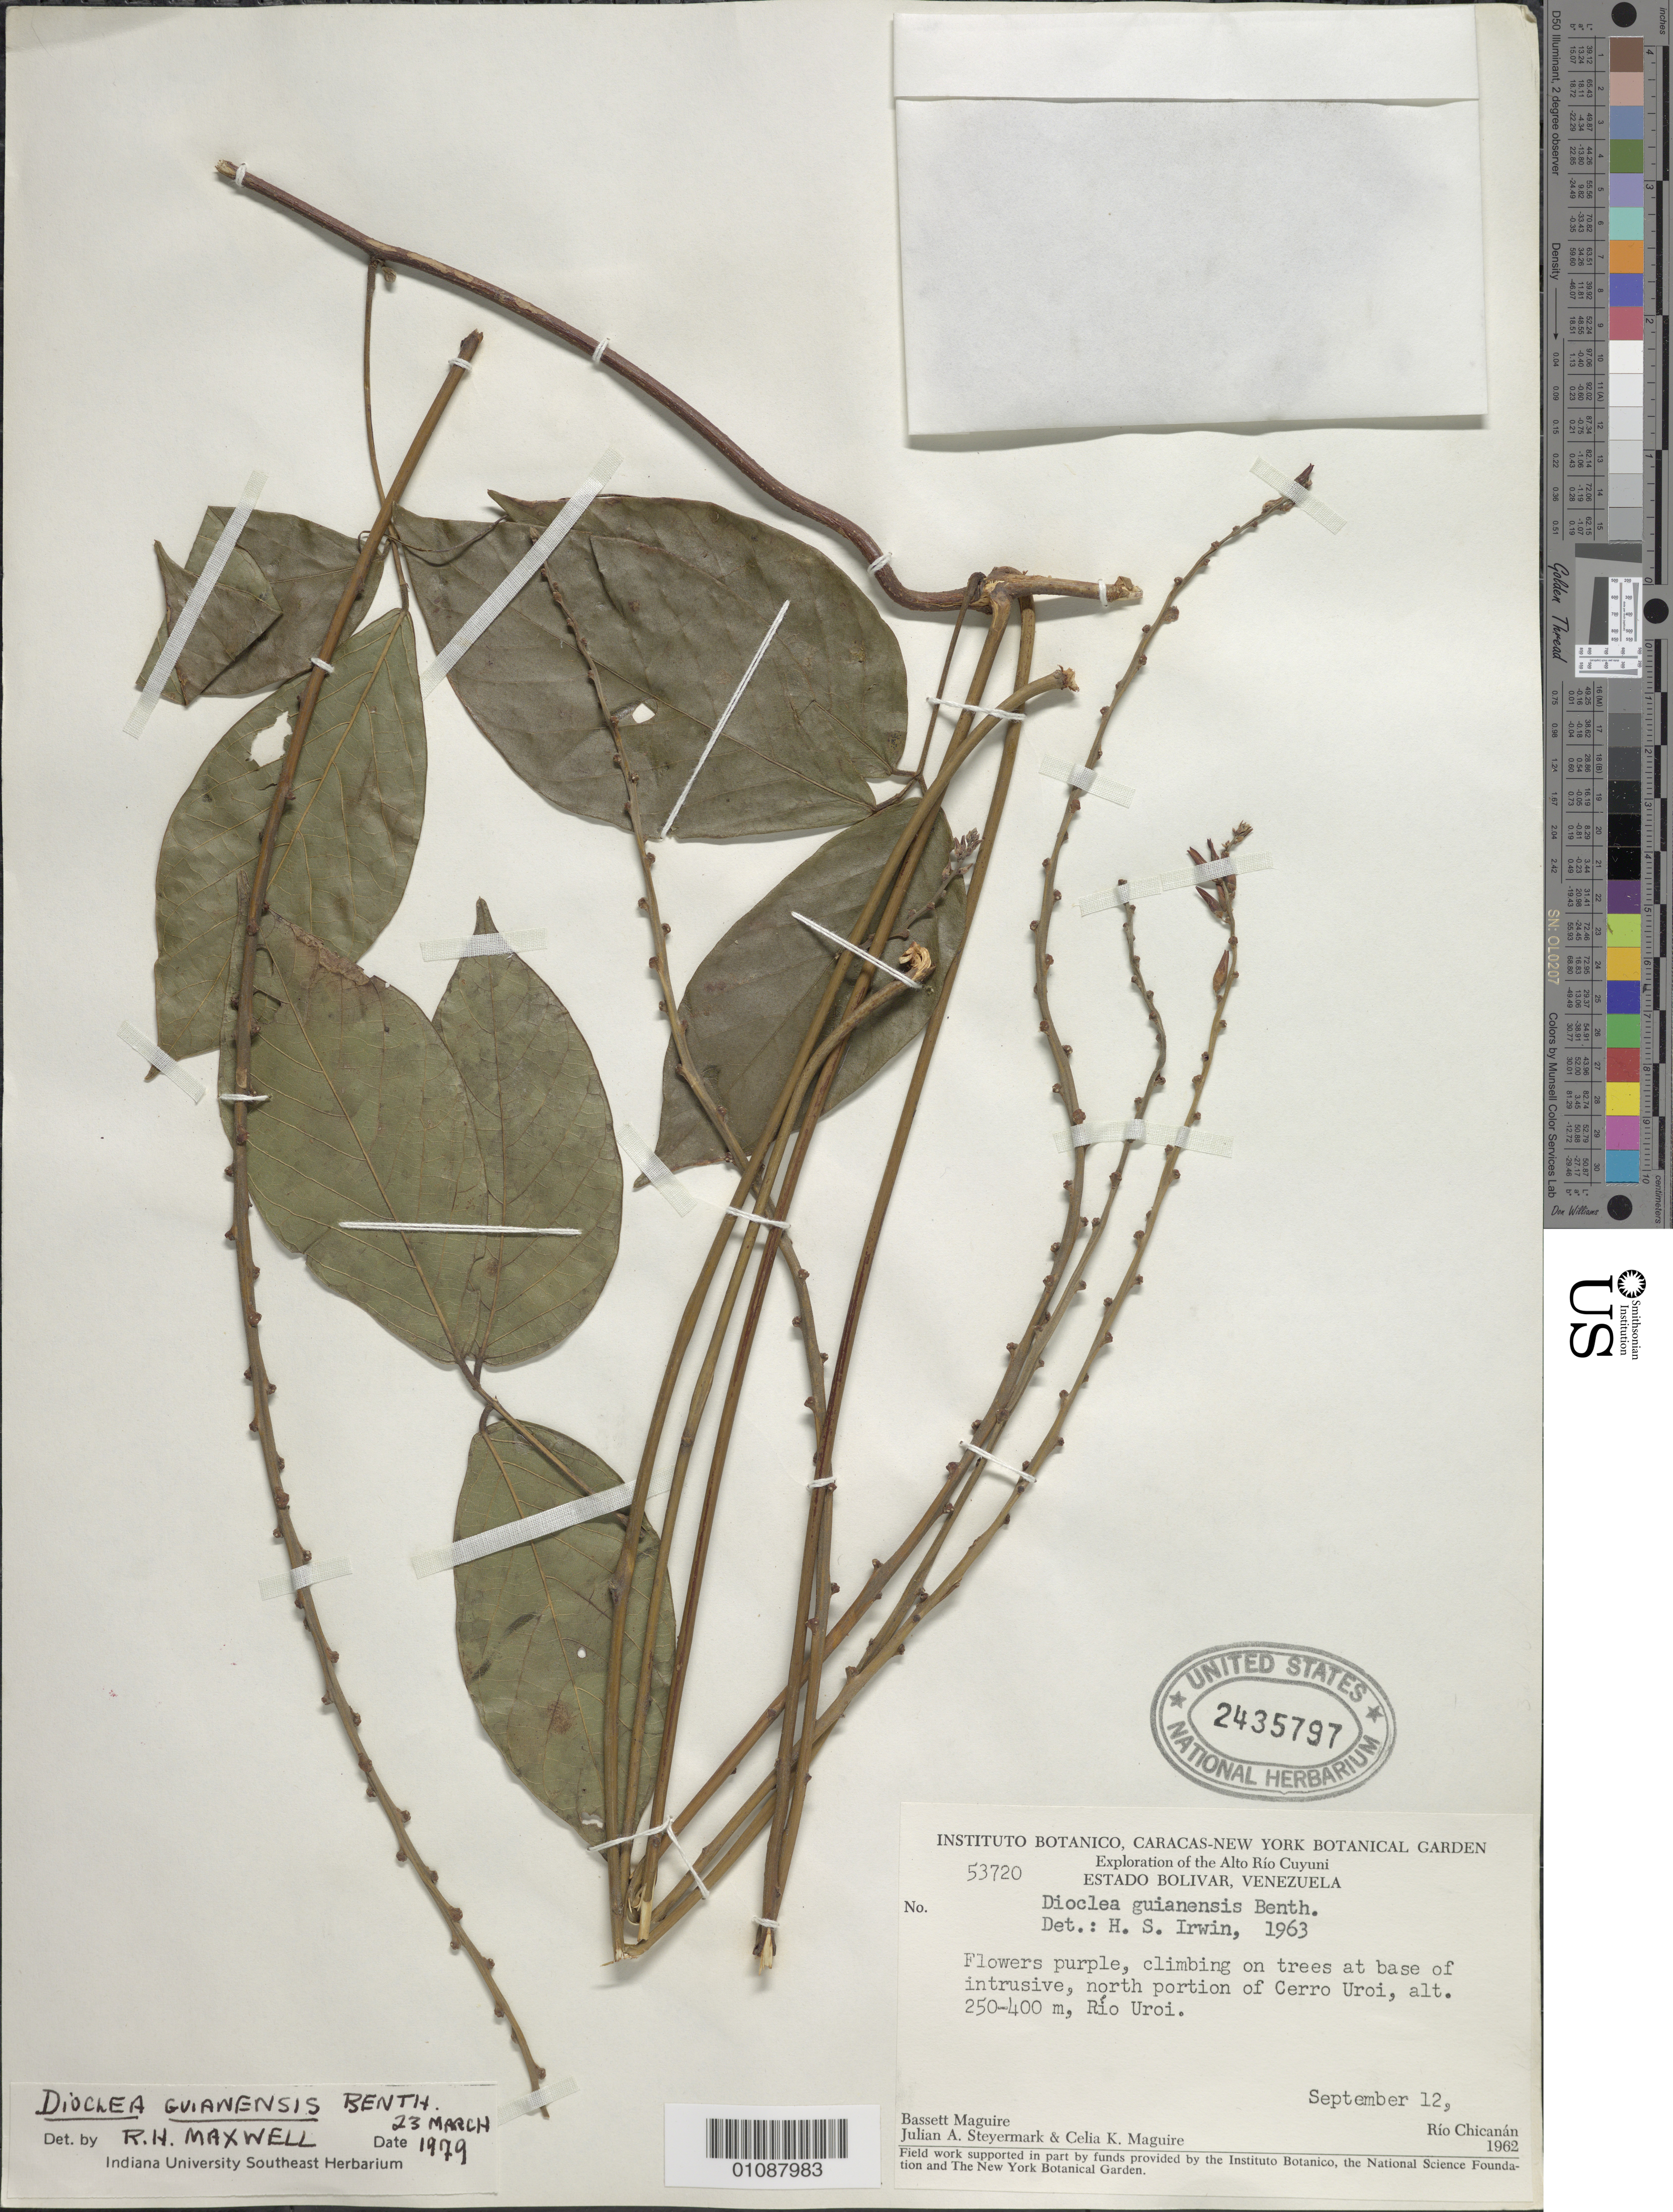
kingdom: Plantae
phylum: Tracheophyta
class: Magnoliopsida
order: Fabales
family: Fabaceae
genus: Dioclea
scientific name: Dioclea guianensis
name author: Benth.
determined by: Maxwell, R. H., (JEF), Indiana University Southeast (UNITED STATES)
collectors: B. Maguire, J. Steyermark & C. K. Maguire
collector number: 53720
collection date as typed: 12-Sep-62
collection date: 1962-09-12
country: Venezuela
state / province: Bolívar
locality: Alto Río Cuyuni, Cerro Uroi, summit of north portion, Río Uroi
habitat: Climbing on trees at base of intrusive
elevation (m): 250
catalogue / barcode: US 2435797